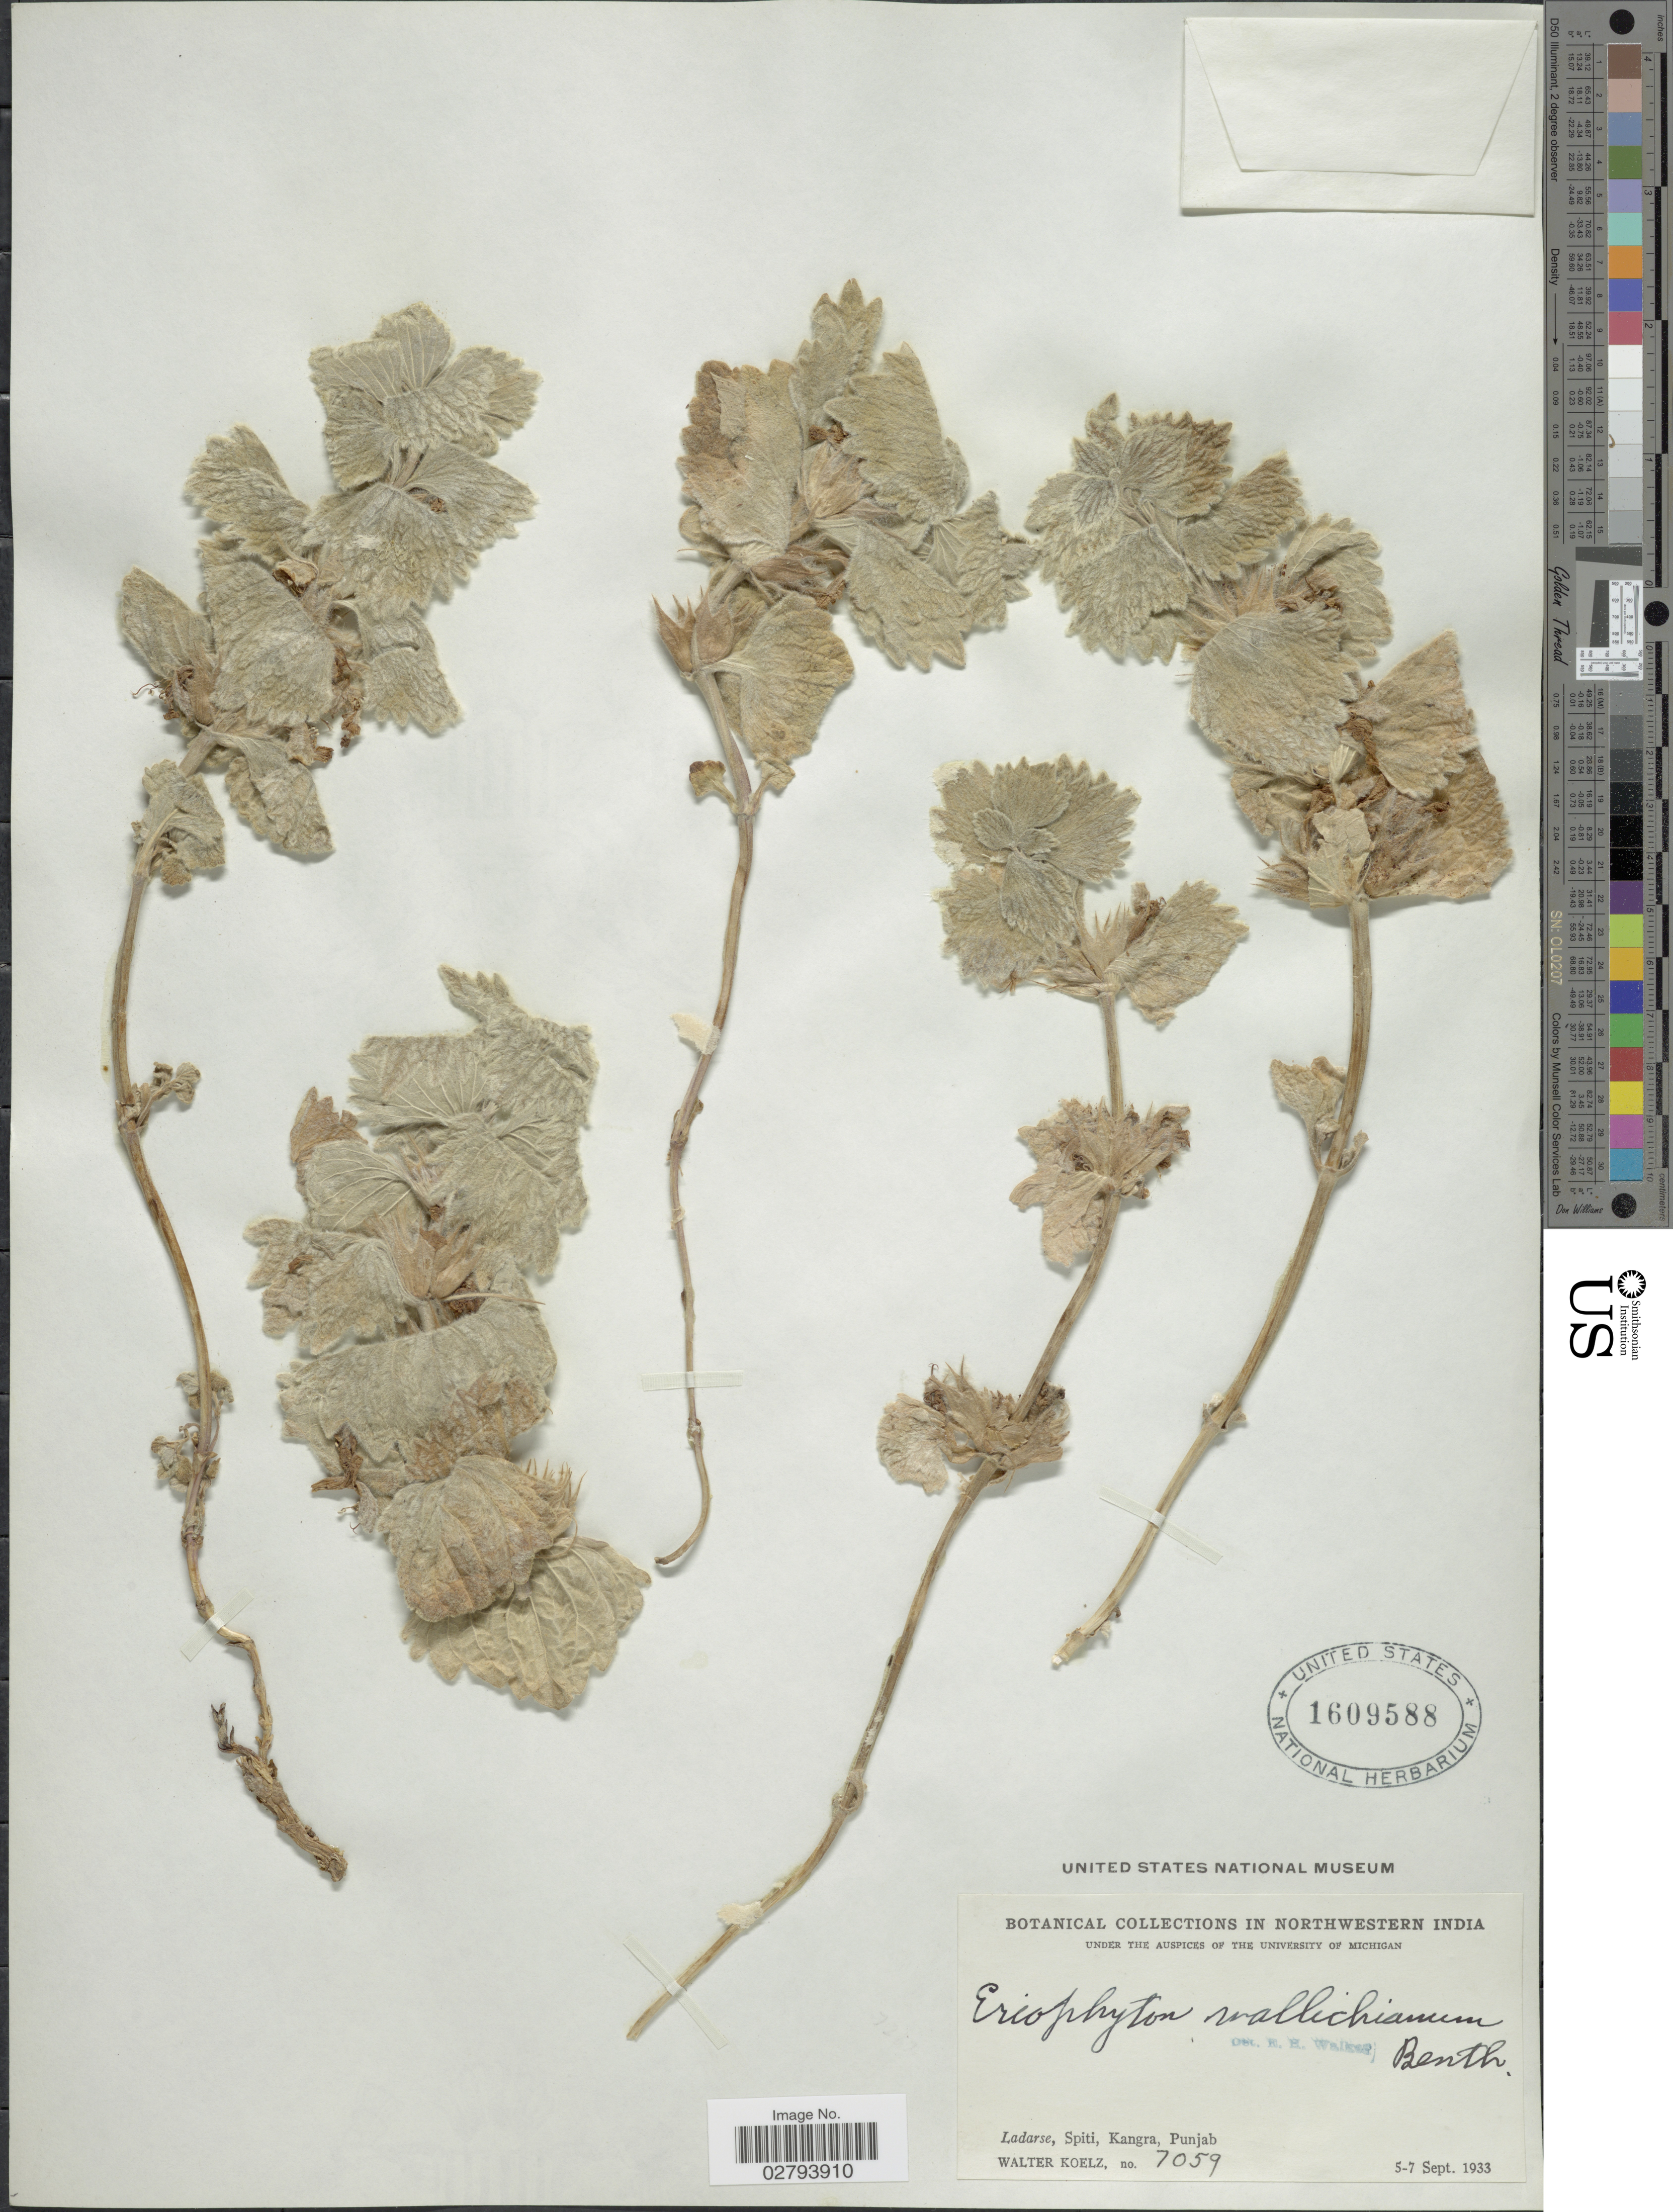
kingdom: Plantae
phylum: Tracheophyta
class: Magnoliopsida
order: Lamiales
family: Lamiaceae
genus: Eriophyton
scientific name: Eriophyton wallichianum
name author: Hook. f.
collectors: W. N. Koelz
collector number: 7059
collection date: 1933-09-05/1933-09-07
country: India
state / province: Himachal Pradesh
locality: Northwestern India, Ladarse, Spiti, Kangra.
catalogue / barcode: US 1609588